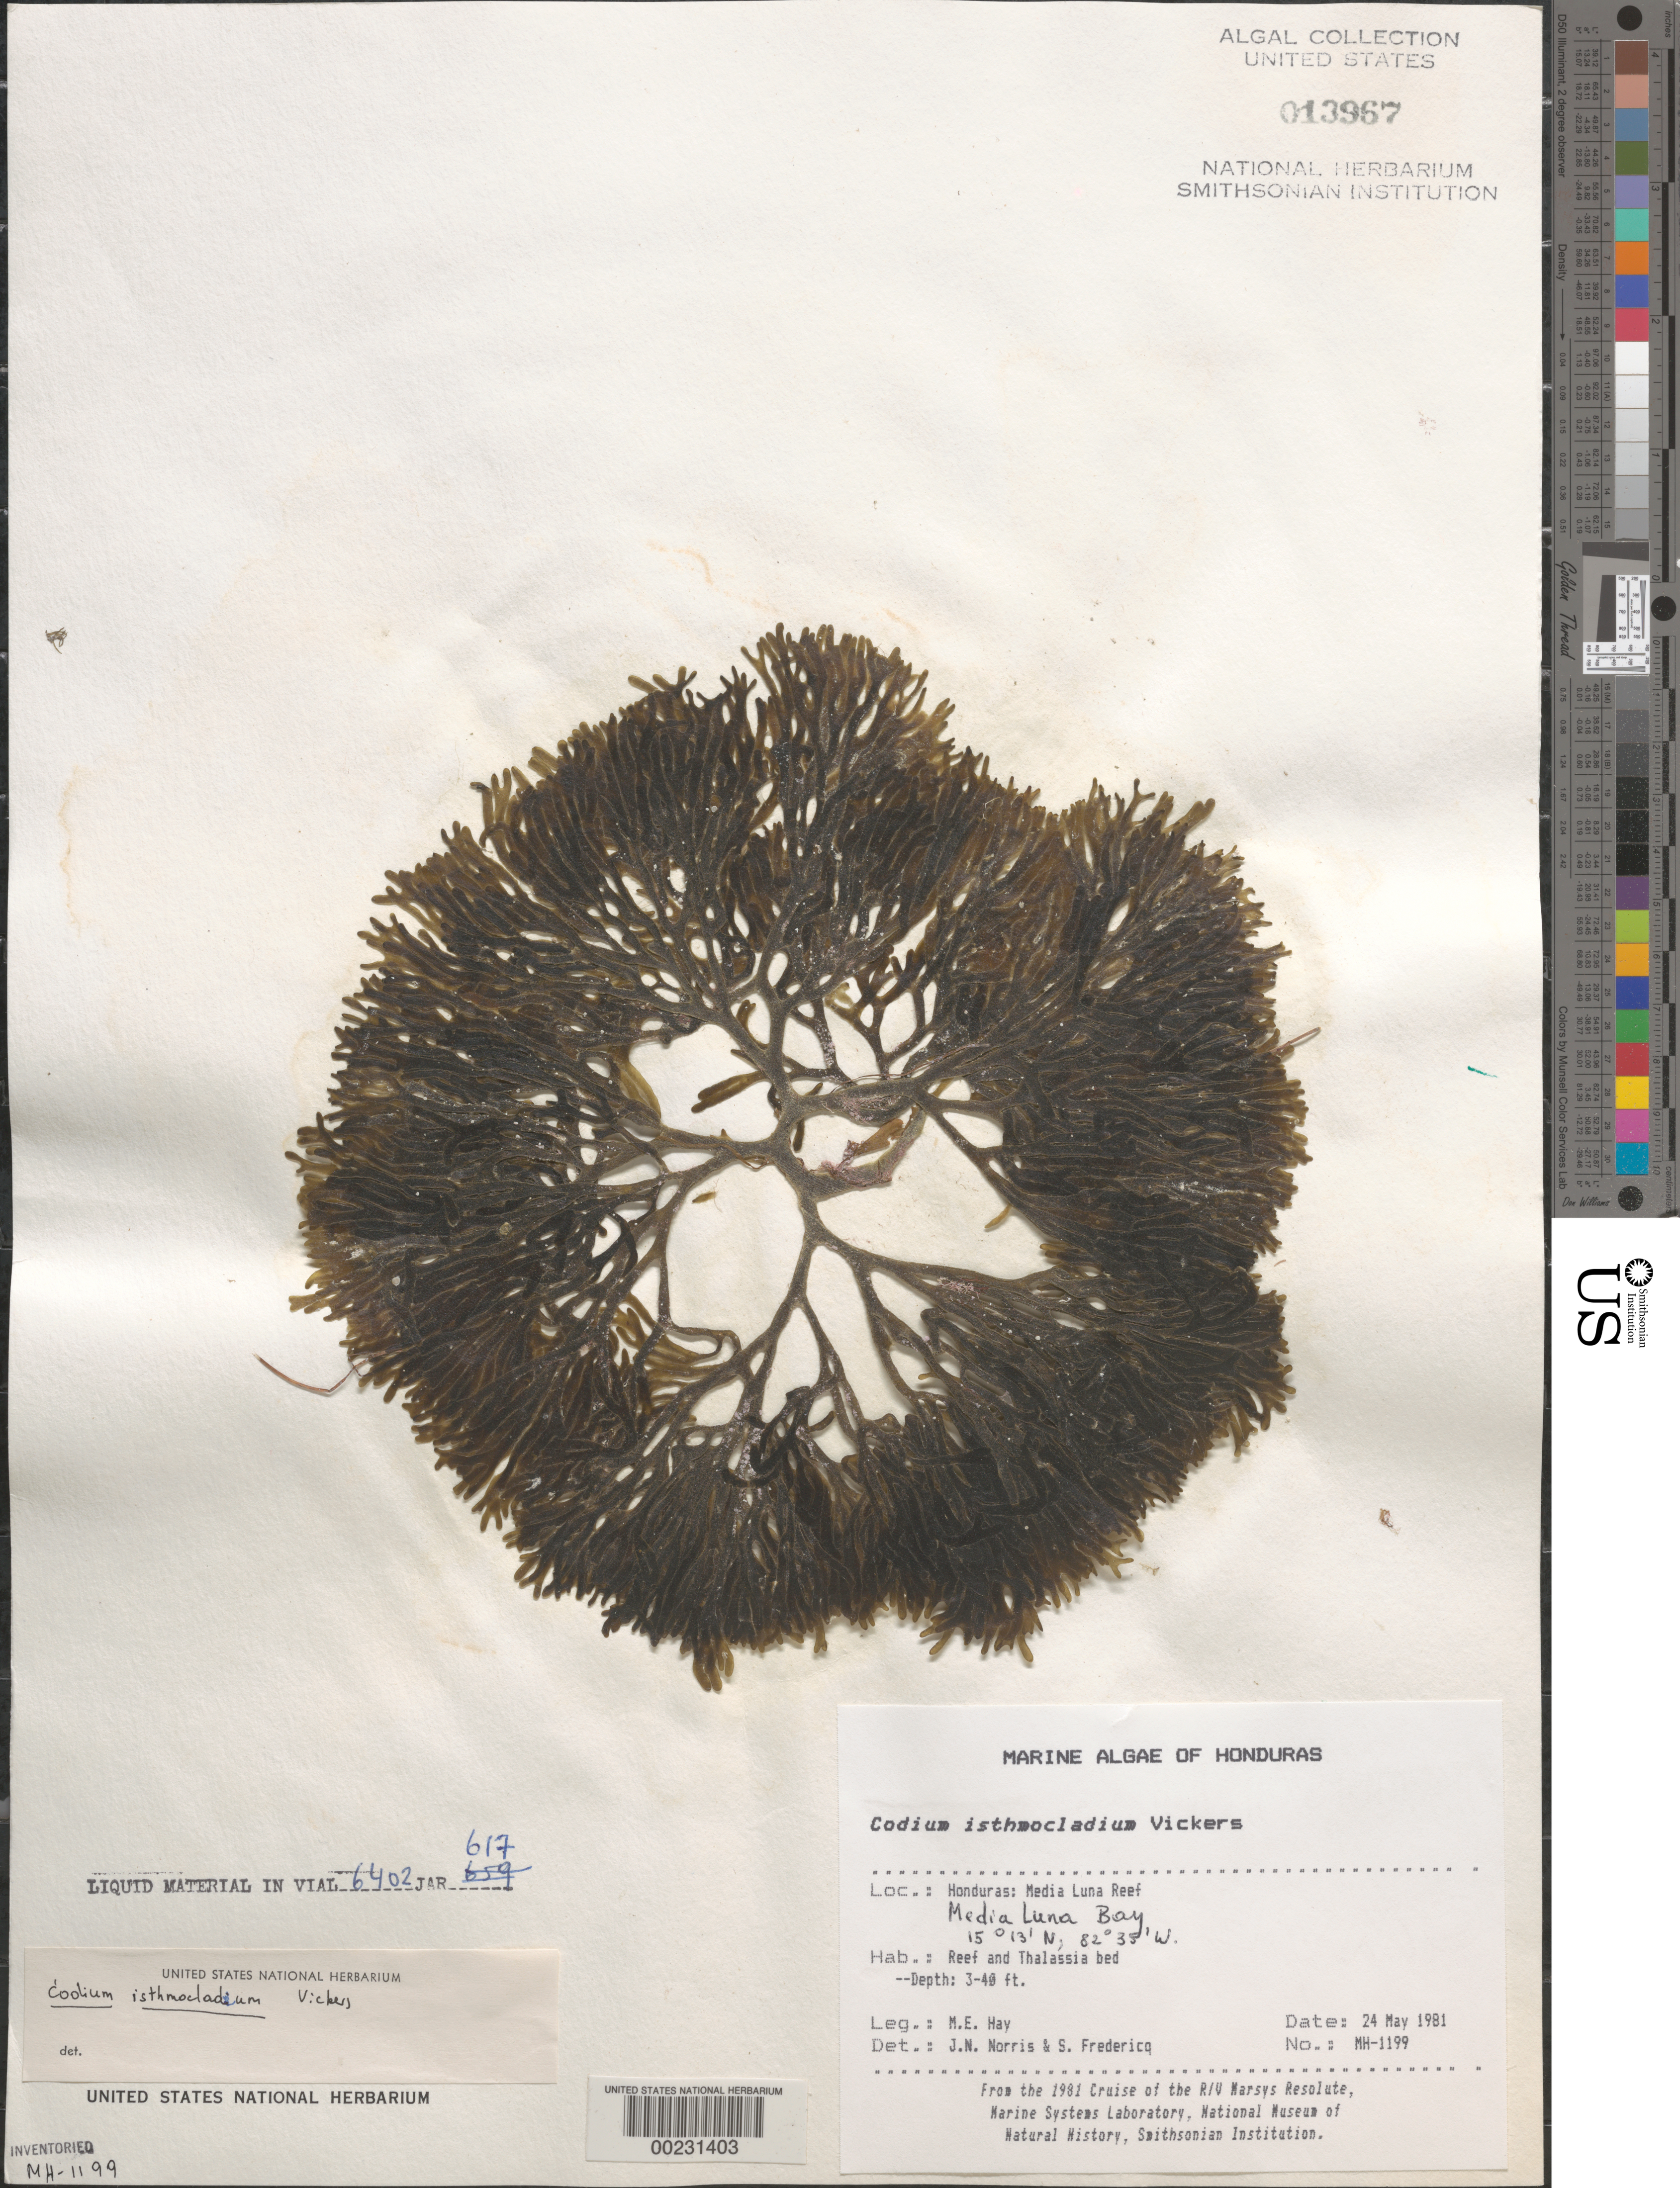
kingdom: Plantae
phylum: Chlorophyta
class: Ulvophyceae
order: Bryopsidales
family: Codiaceae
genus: Codium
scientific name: Codium isthmocladum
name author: Vickers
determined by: Norris, J. N.; Fredericq, S.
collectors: M. E. Hay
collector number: MEH-1199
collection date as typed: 24 May 1981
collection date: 1981-05-24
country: Honduras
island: Media Luna Cay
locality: Media Luna Reef, Media Luna Bay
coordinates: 15 13' N, 82 35' W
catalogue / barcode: US 13967